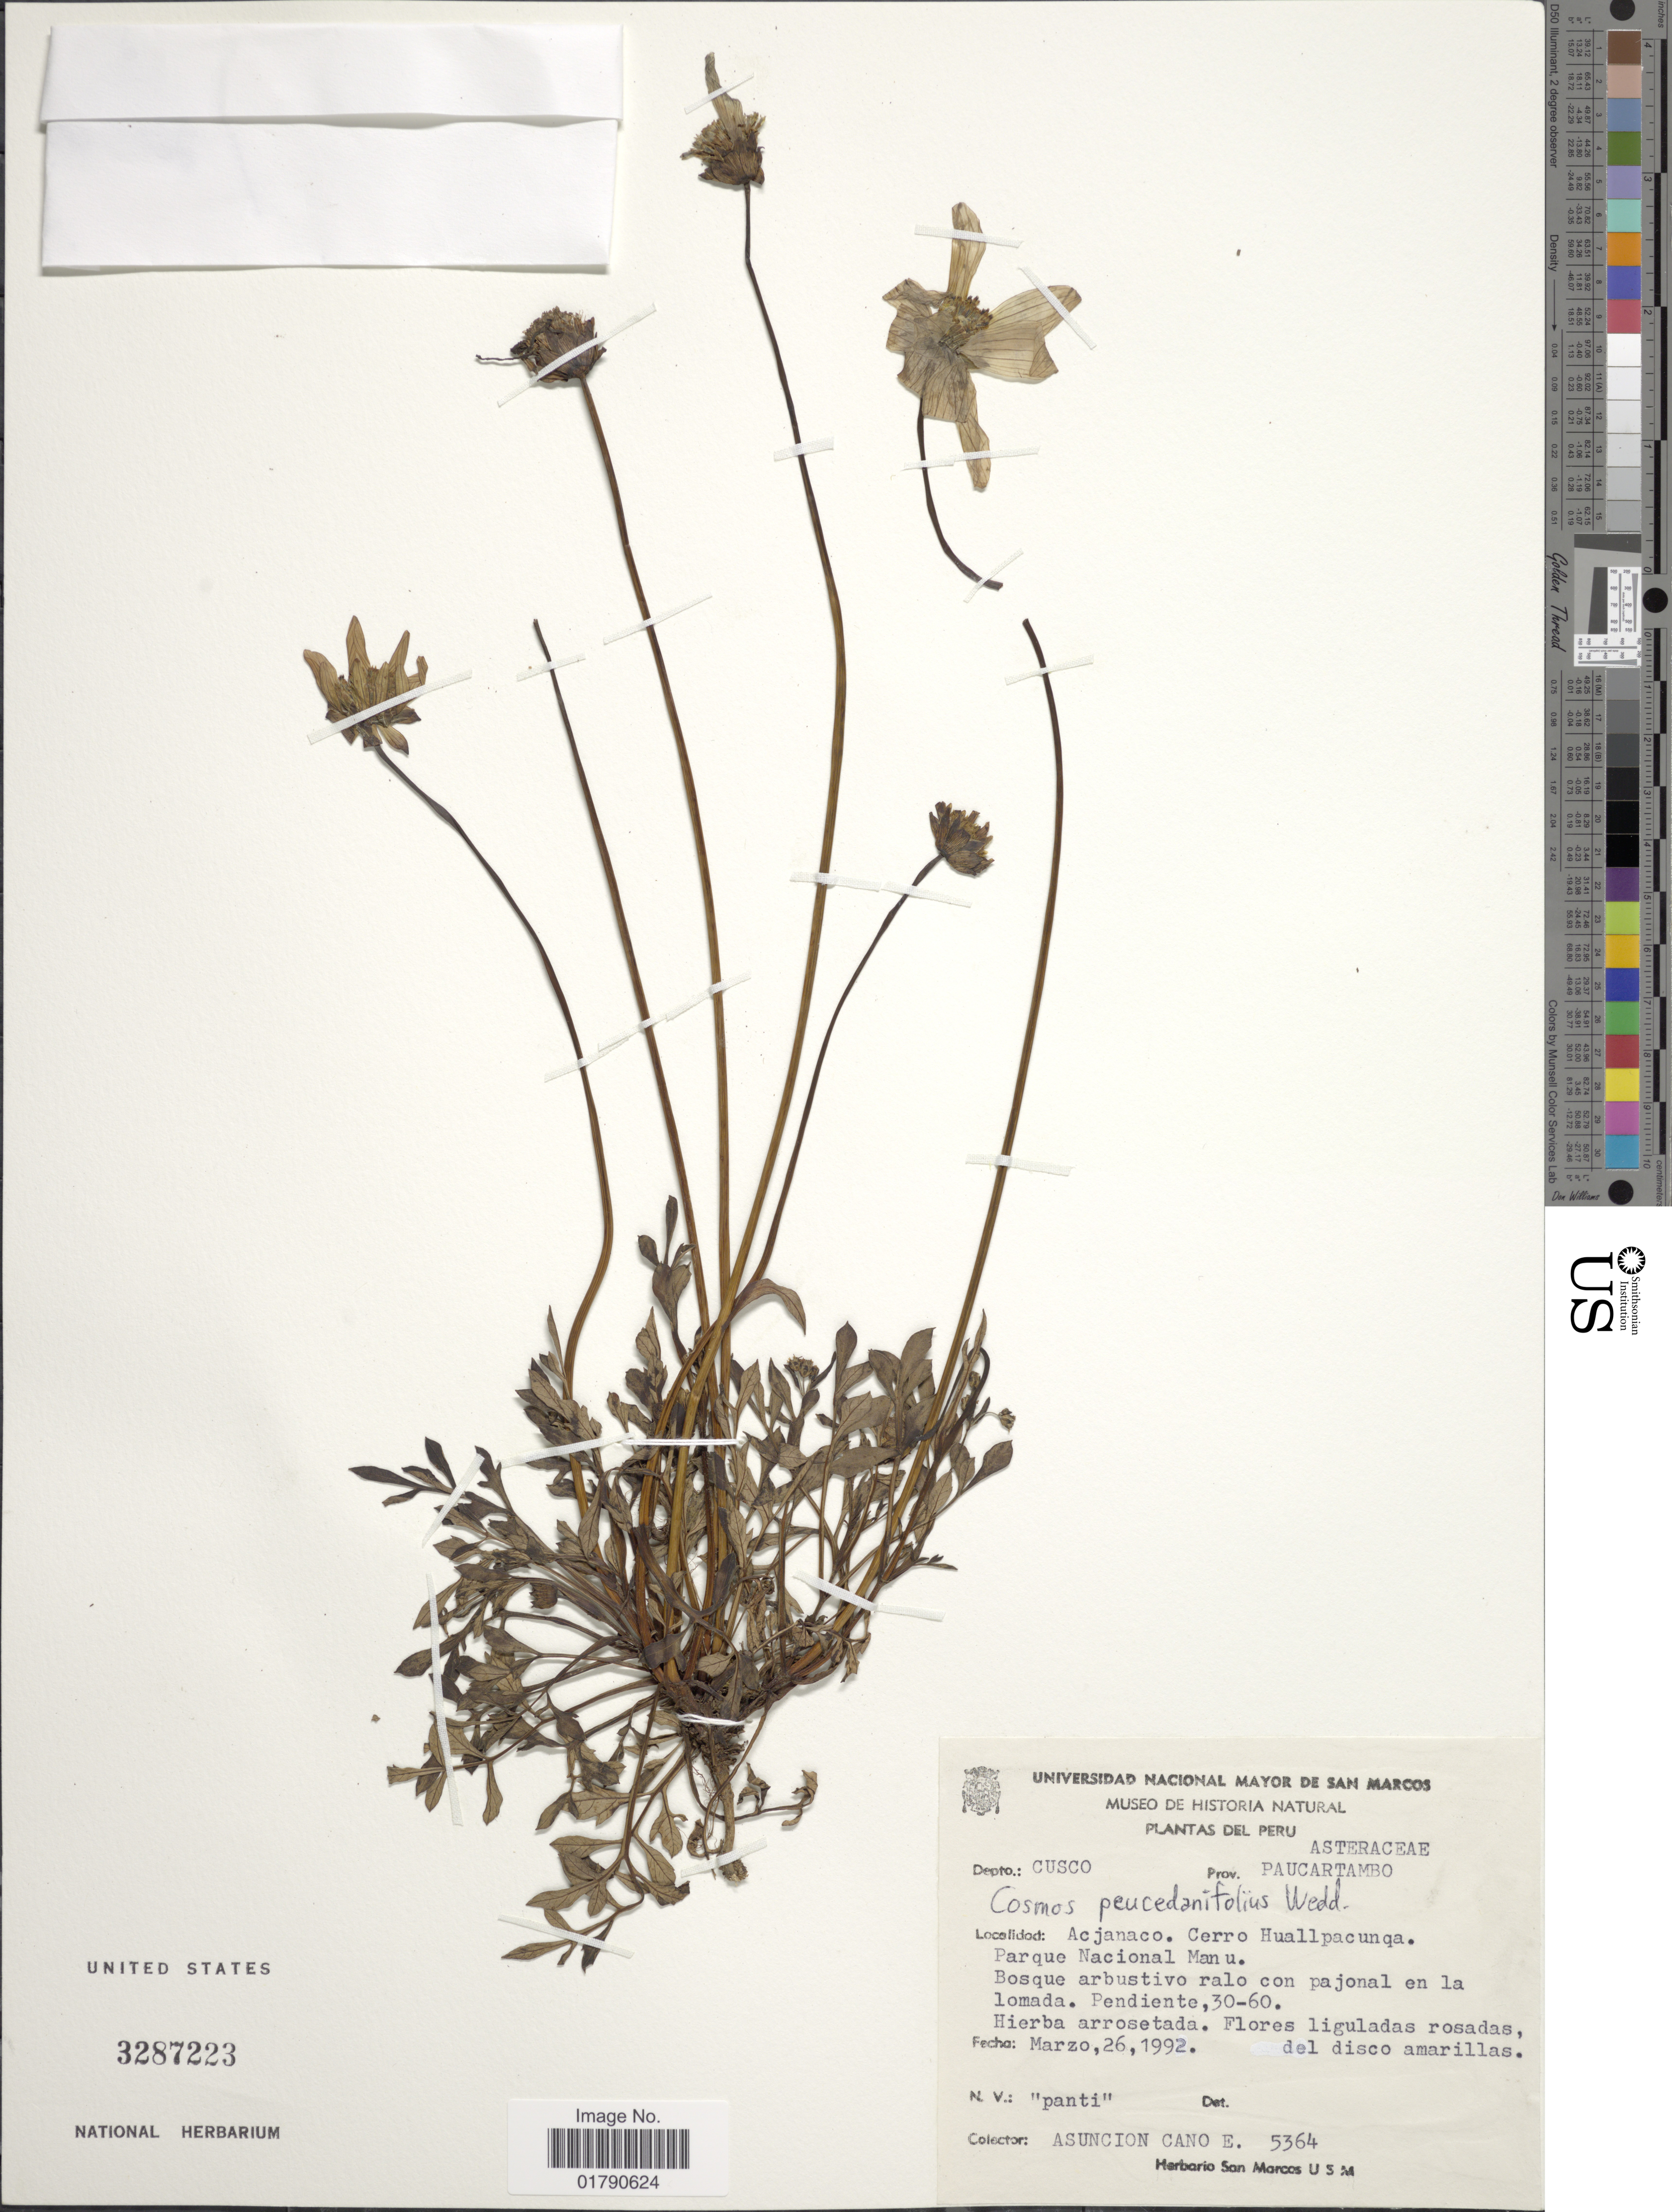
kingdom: Plantae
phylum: Tracheophyta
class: Magnoliopsida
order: Asterales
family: Asteraceae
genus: Cosmos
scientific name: Cosmos peucedanifolius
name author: Wedd.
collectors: A. Cano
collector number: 5364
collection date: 1992-03-26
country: Peru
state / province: Cusco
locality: Prov. Paucartambo, Acjanaco, Cerro Huallpacunqa, Parque Nacional Manu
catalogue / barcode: US 3287223